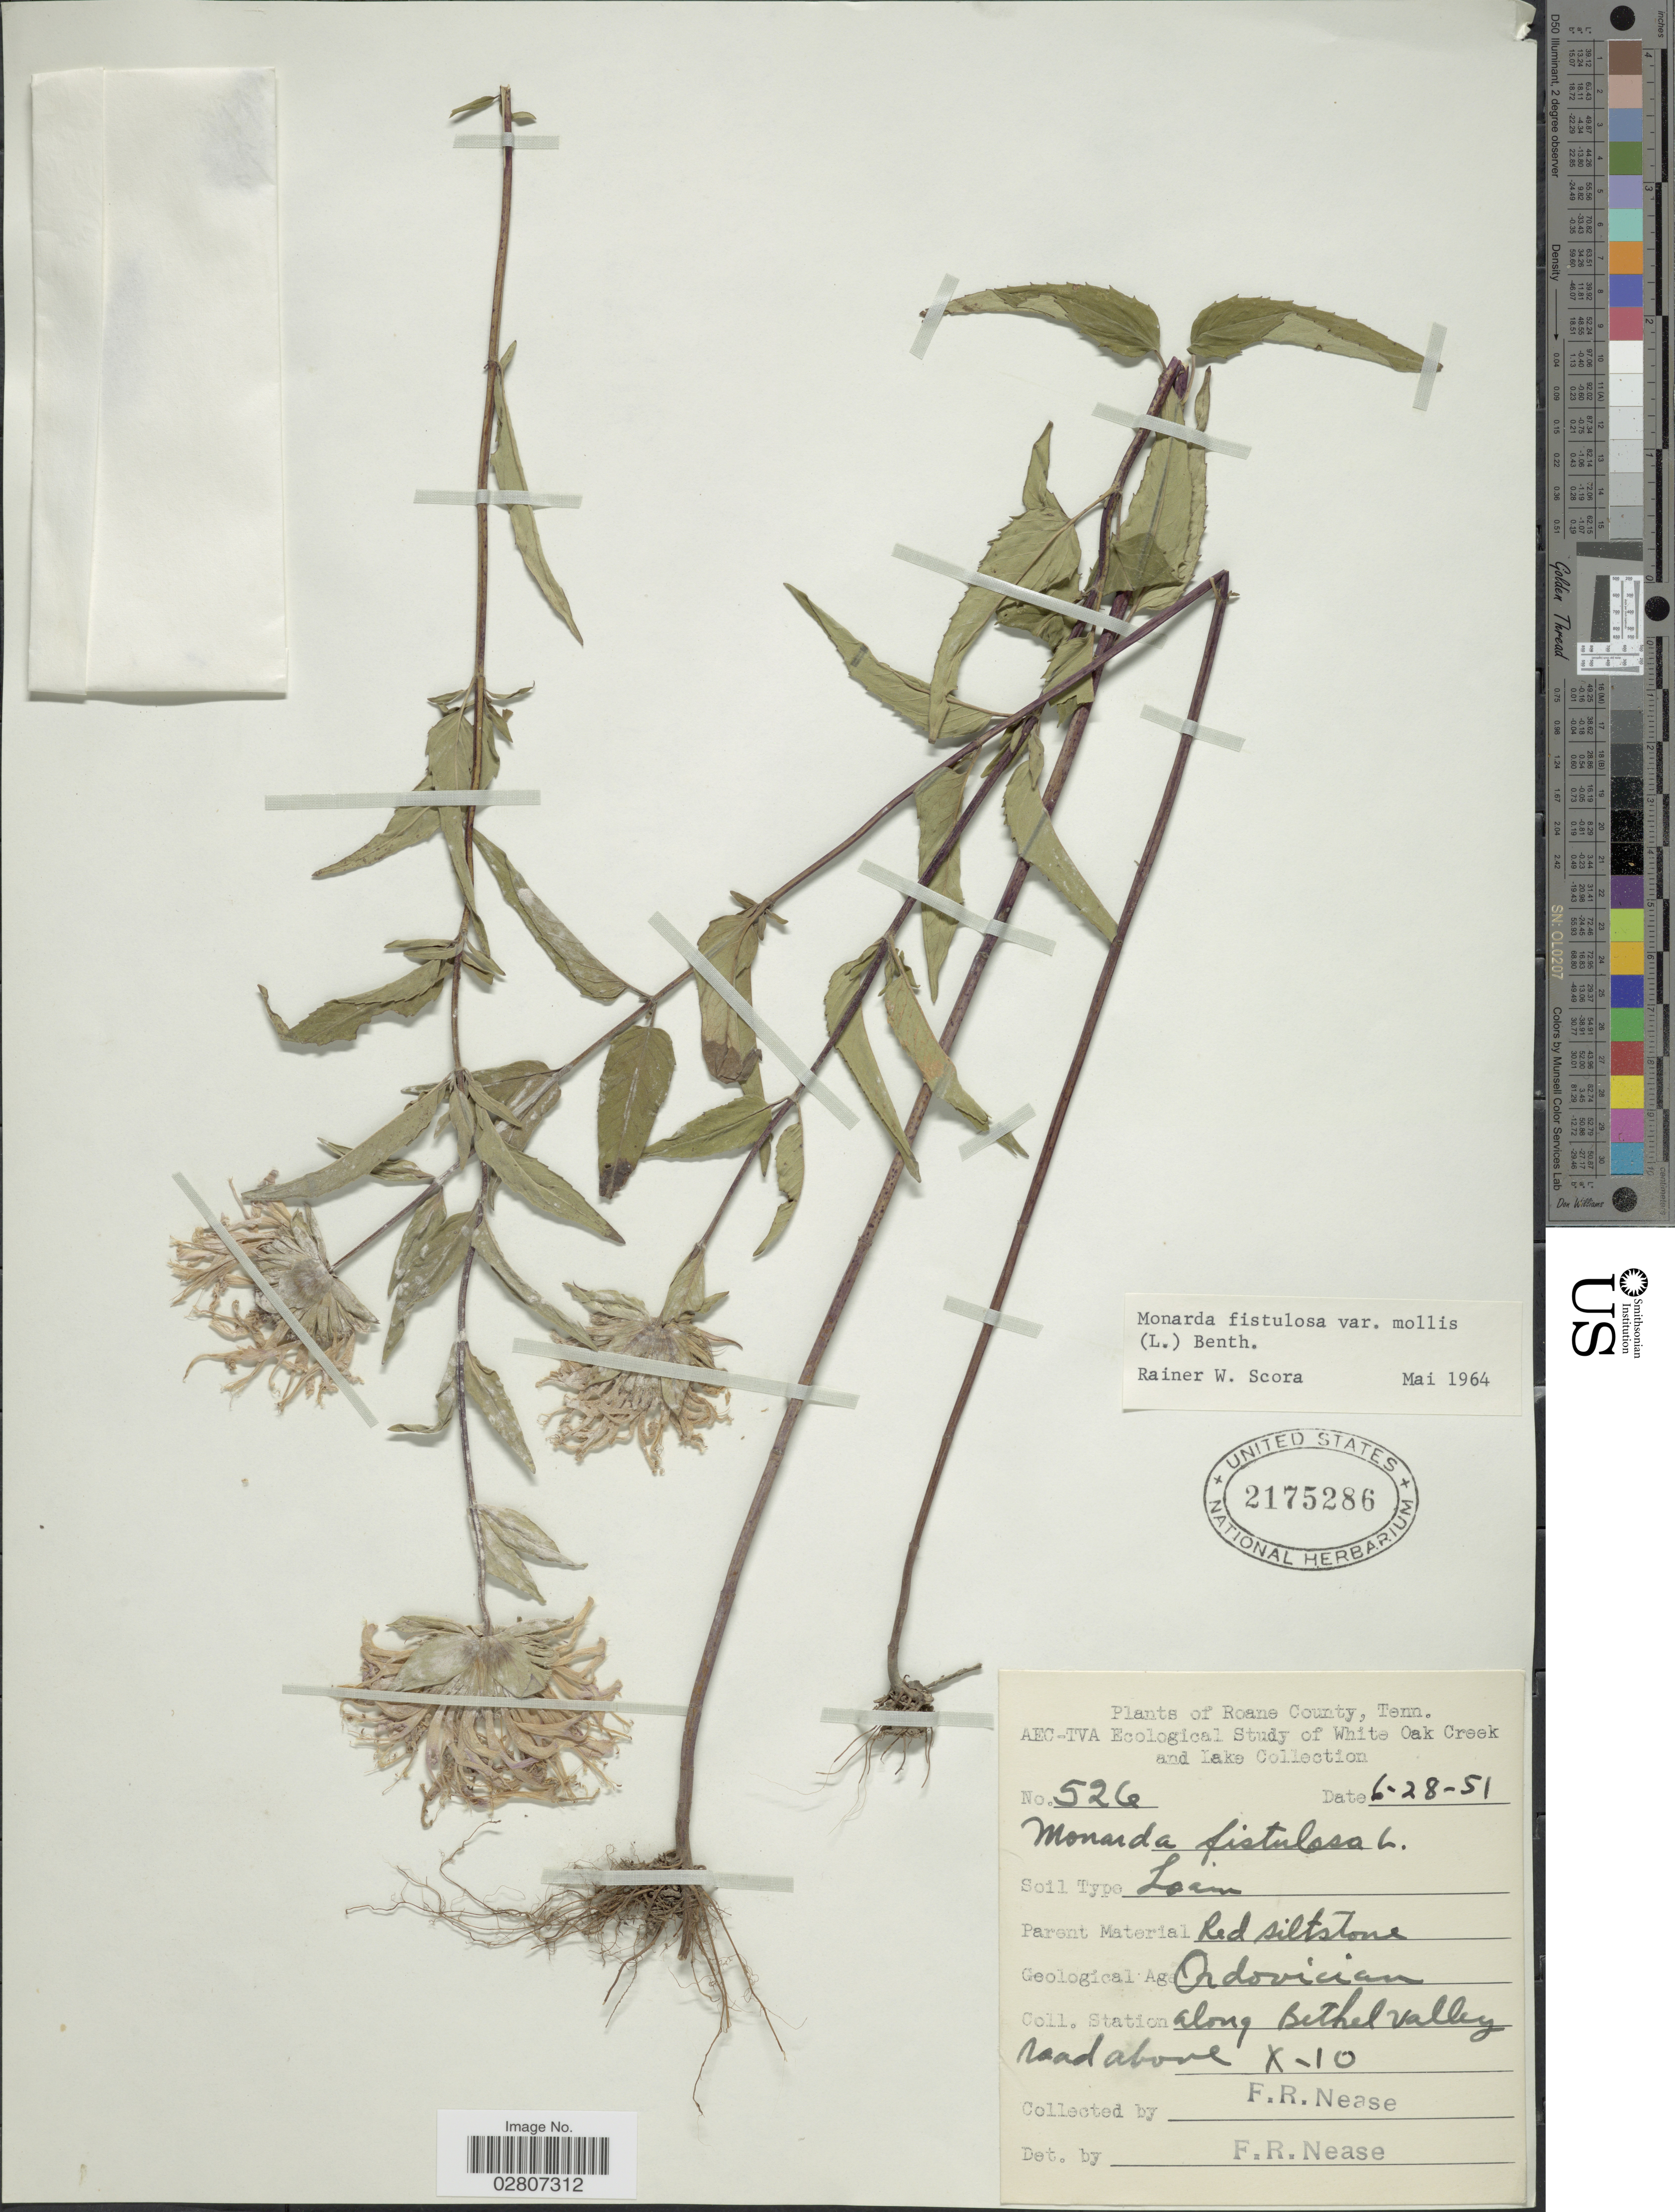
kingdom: Plantae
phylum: Tracheophyta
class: Magnoliopsida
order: Lamiales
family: Lamiaceae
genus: Monarda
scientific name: Monarda fistulosa var. mollis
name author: (L.) L.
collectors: F. Nease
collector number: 526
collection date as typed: Transcribed d/m/y: 28/6/51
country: United States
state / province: Tennessee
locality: Roane County, Tenn. Along Bethel Valley road above X-10.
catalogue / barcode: US 2175286